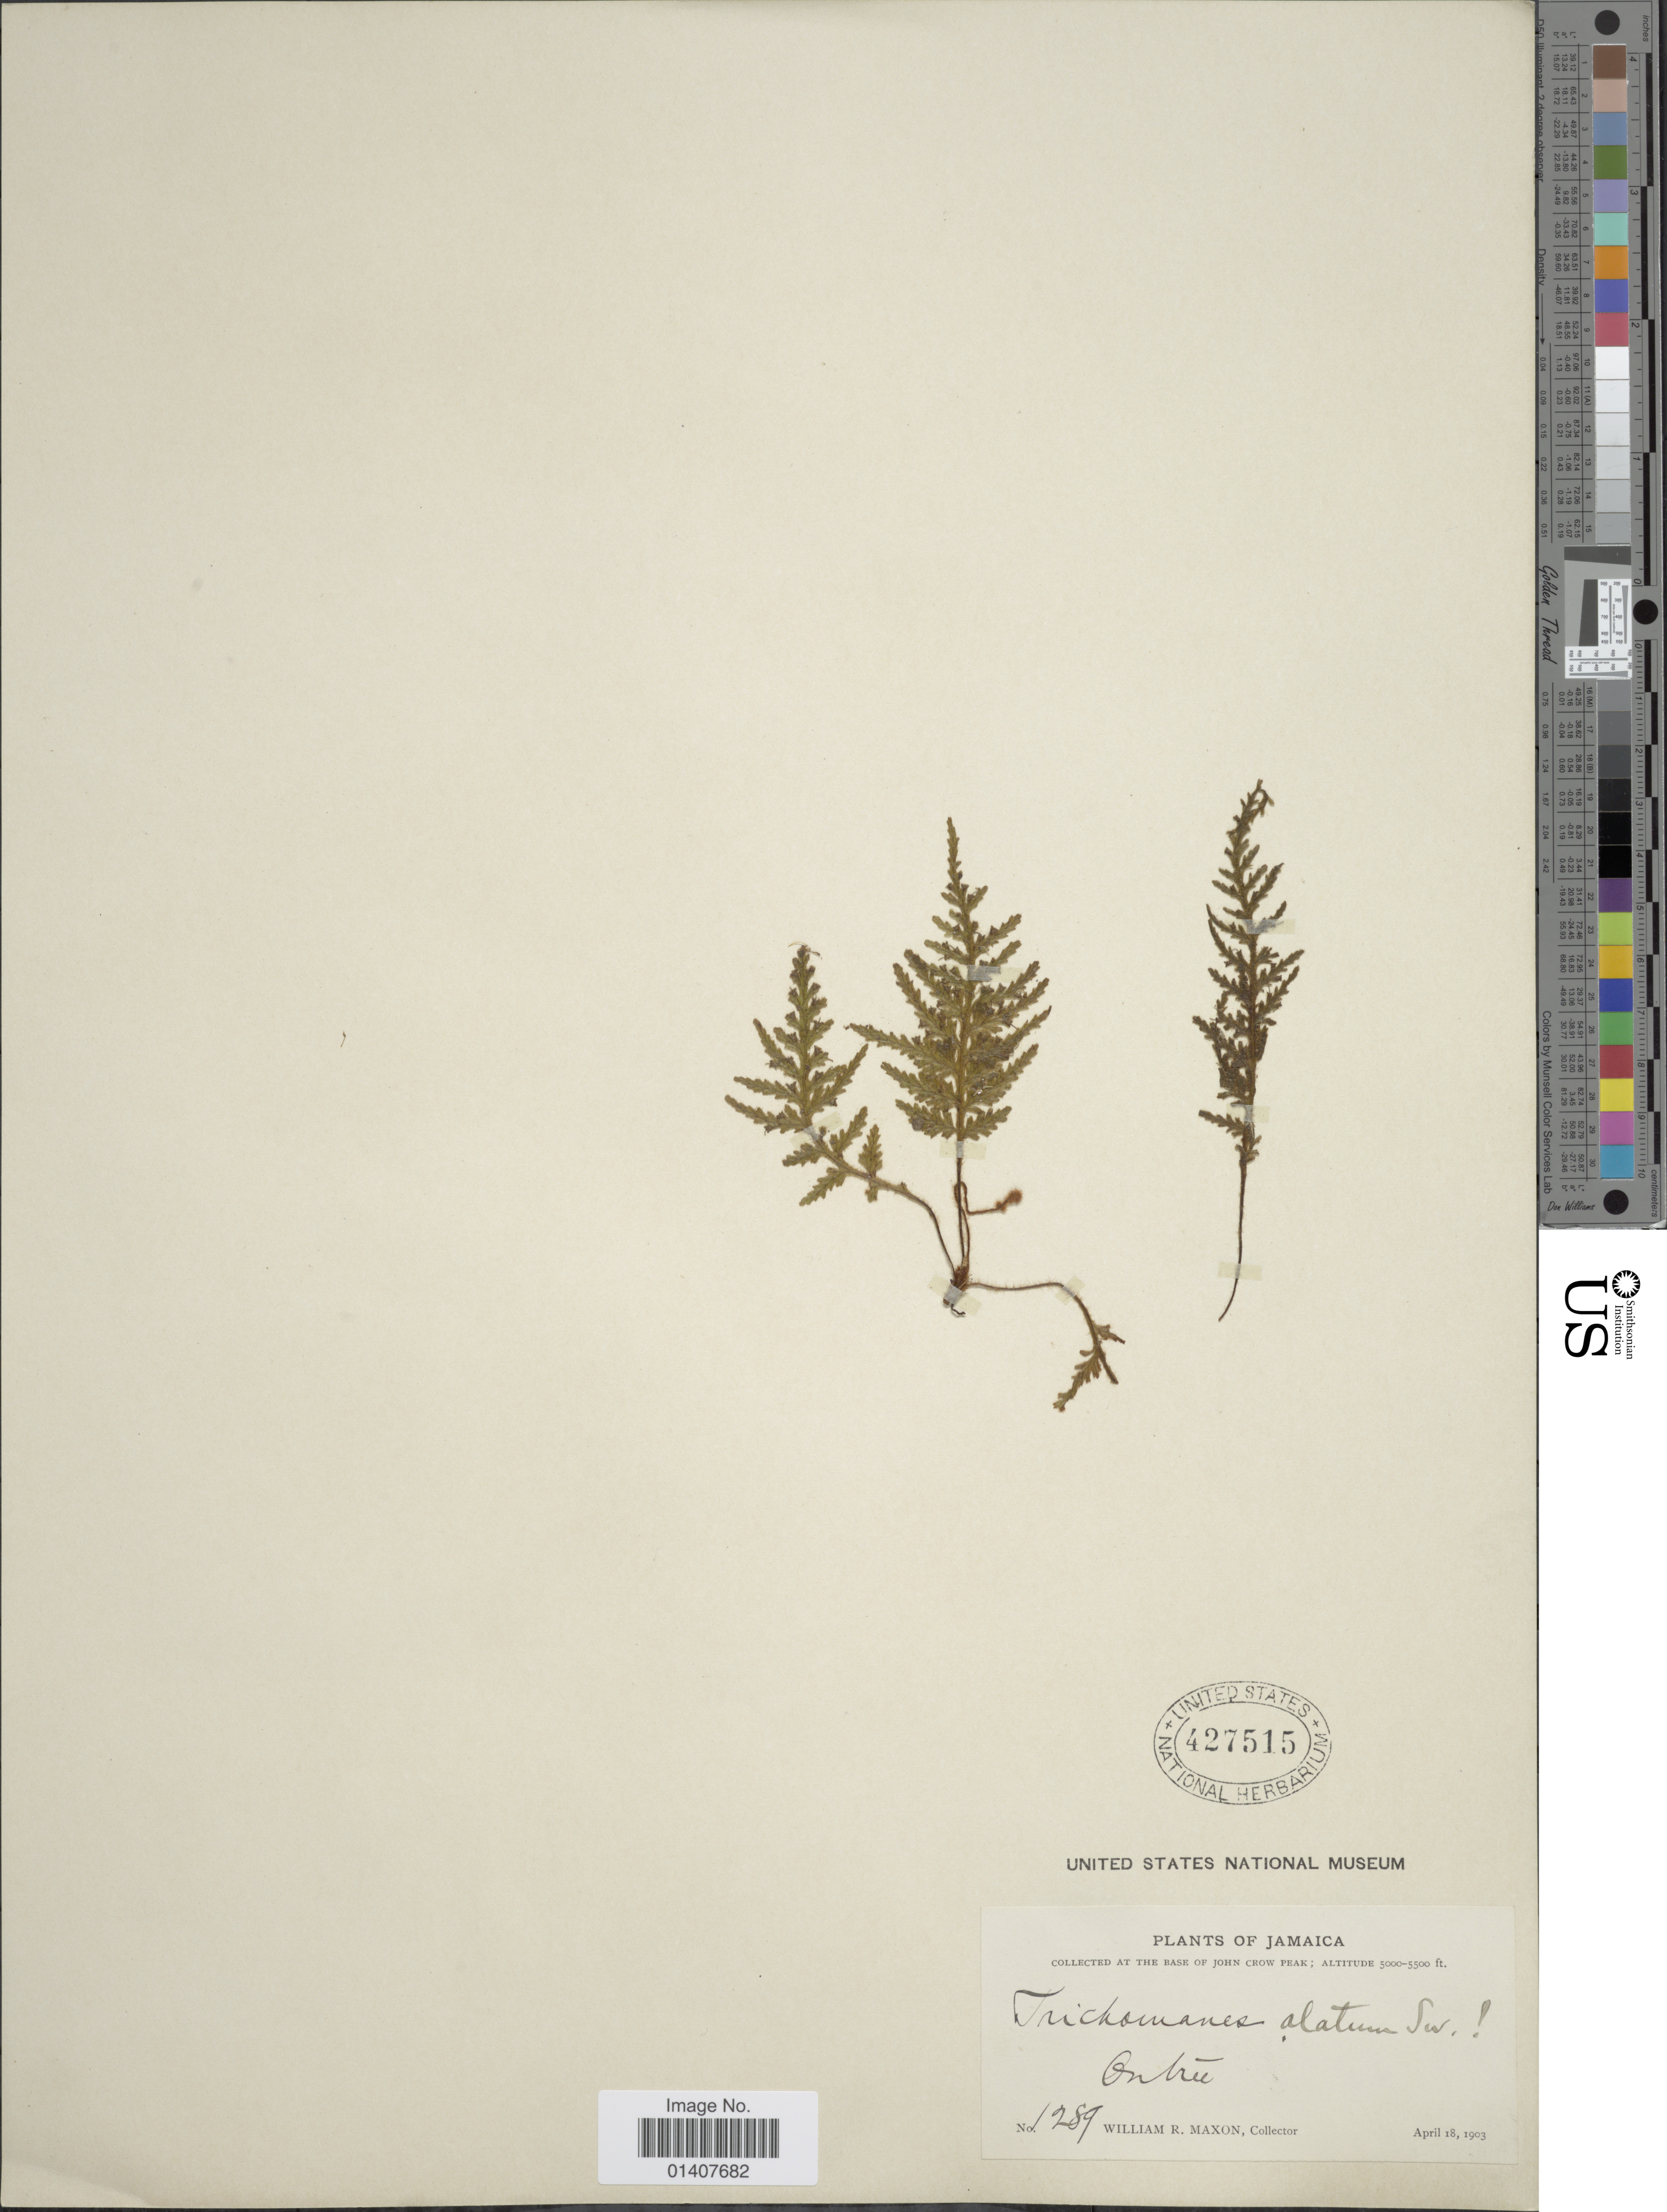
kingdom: Plantae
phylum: Tracheophyta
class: Polypodiopsida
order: Hymenophyllales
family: Hymenophyllaceae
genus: Trichomanes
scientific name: Trichomanes alatum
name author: Sw.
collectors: W. R. Maxon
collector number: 1289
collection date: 1903-04-18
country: Jamaica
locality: Base of John Crow Peak, on tree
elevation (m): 1524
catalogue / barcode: US 427515